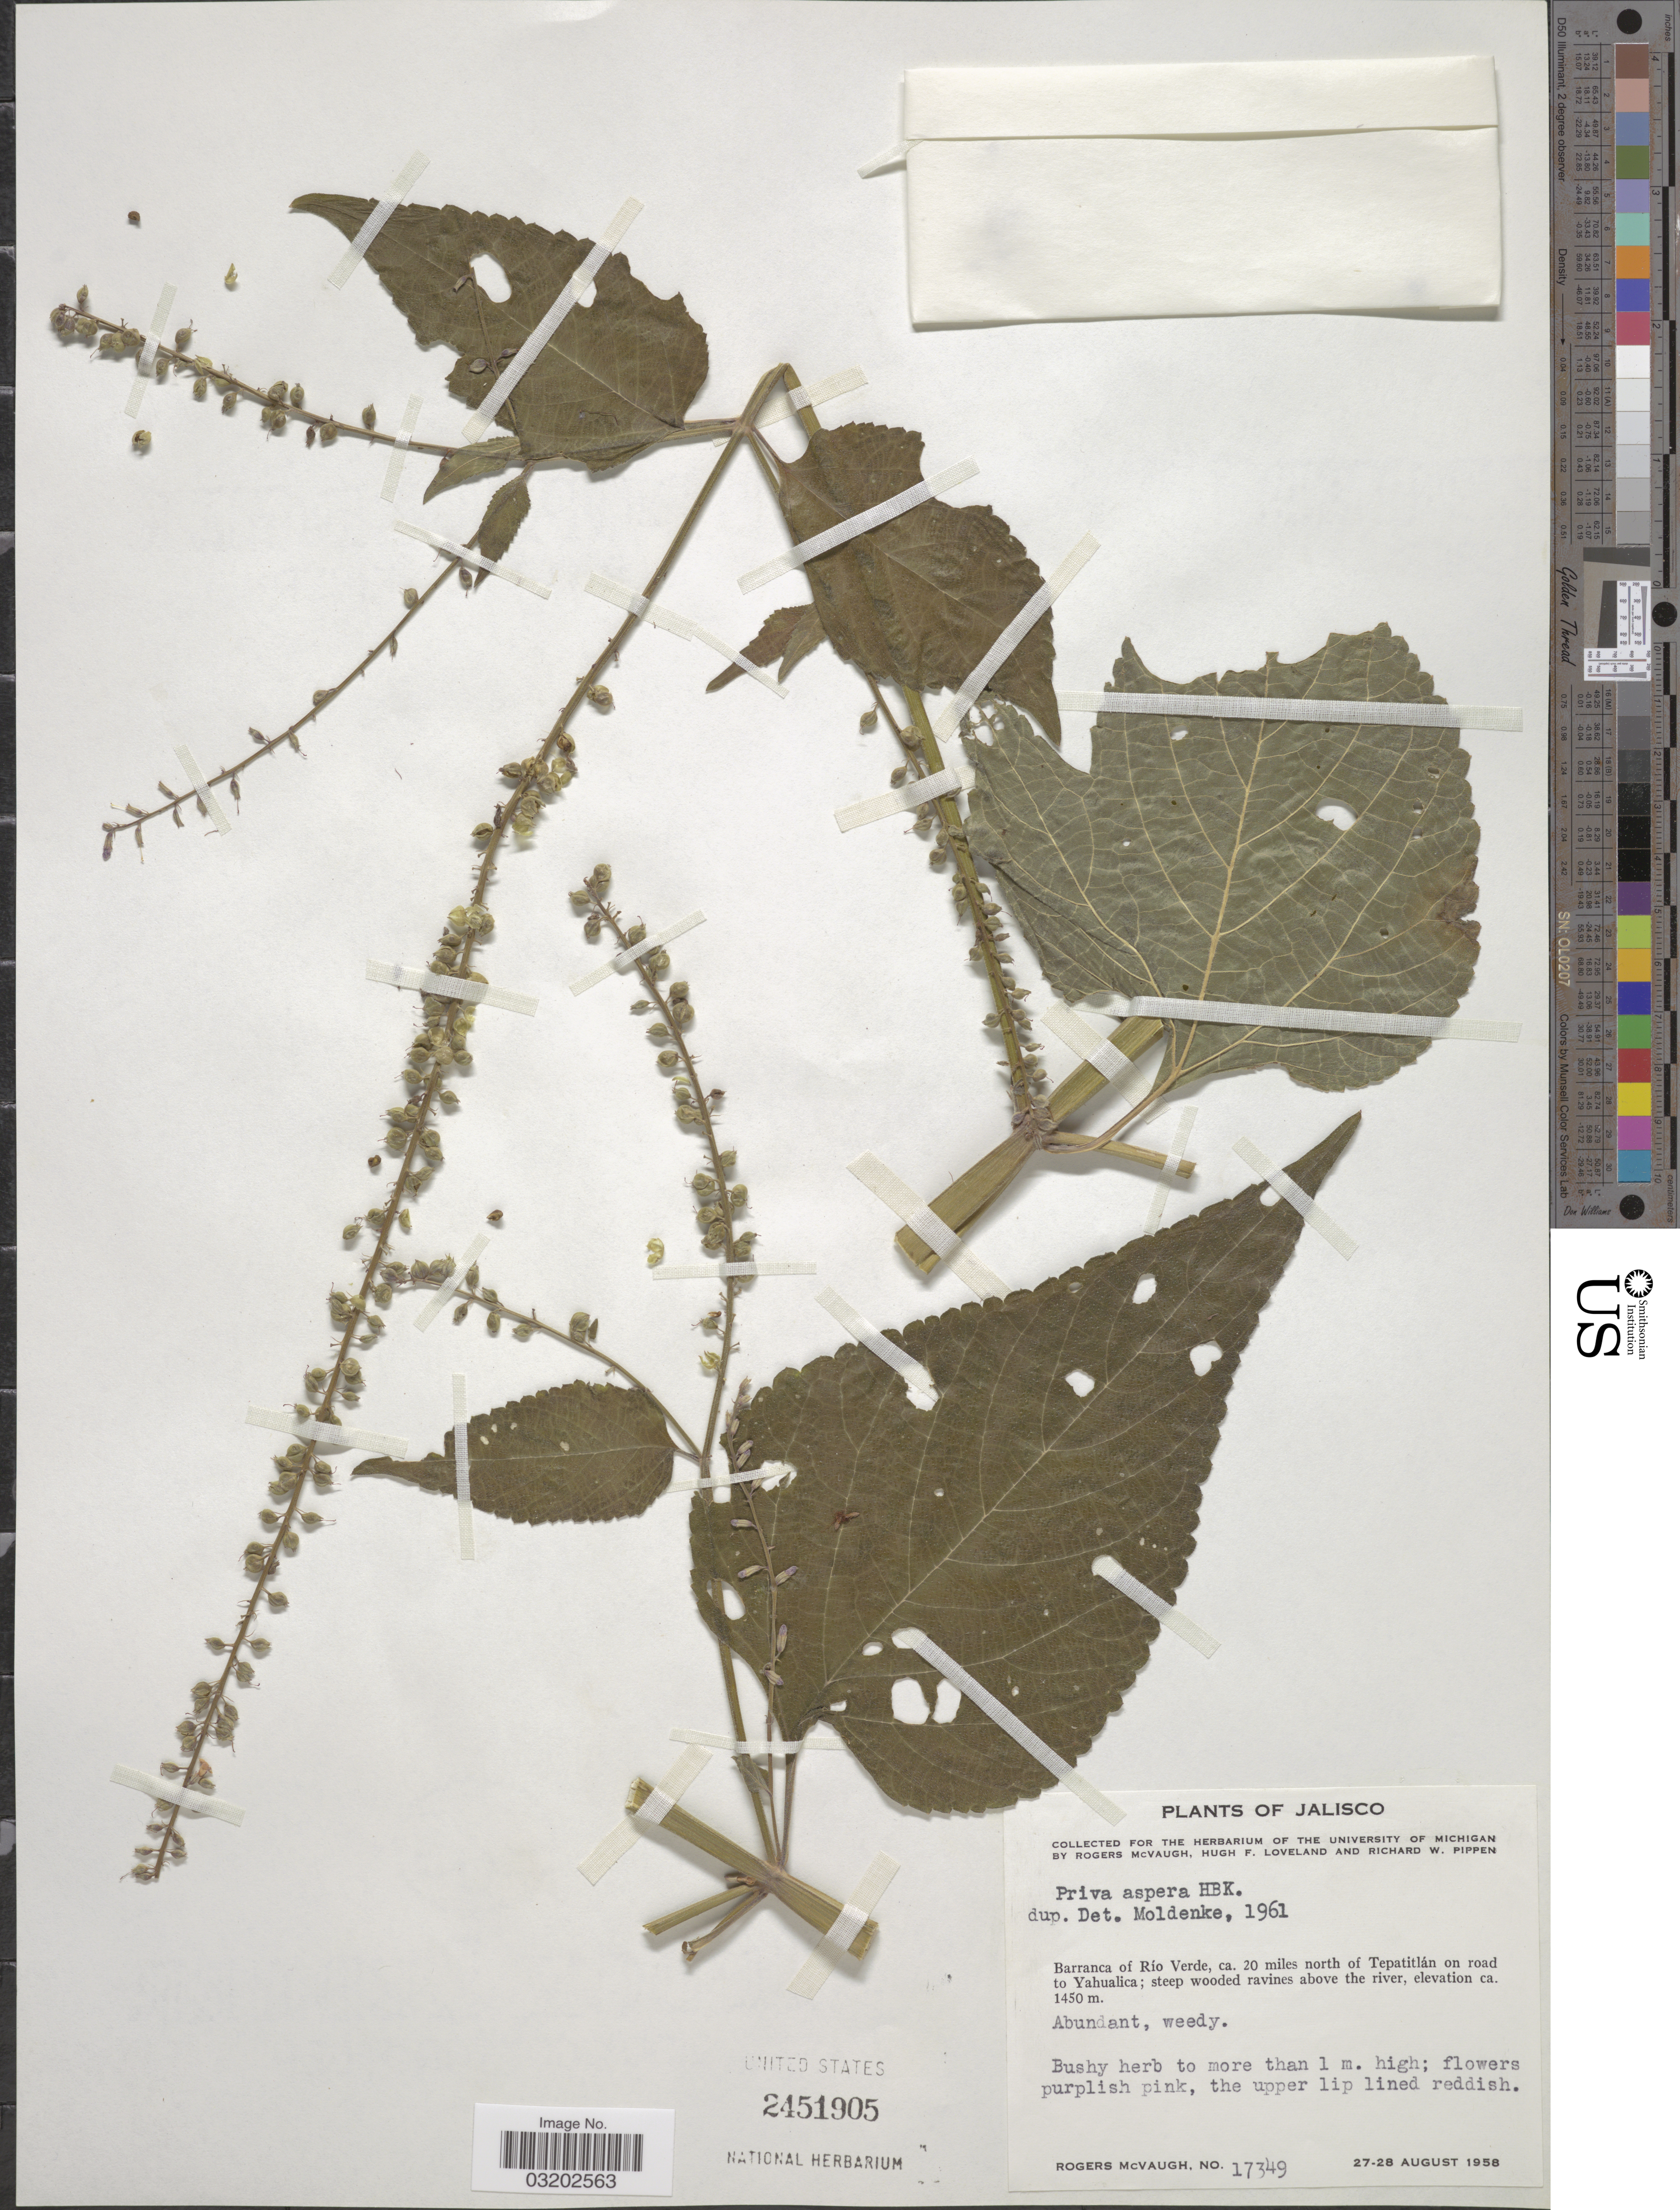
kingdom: Plantae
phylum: Tracheophyta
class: Magnoliopsida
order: Lamiales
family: Verbenaceae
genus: Priva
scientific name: Priva aspera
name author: Kunth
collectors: R. McVaugh, H. Loveland & R. W. Pippen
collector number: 17349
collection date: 1958-08-27/1958-08-28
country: Mexico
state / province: Jalisco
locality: Barranca of Río Verde, ca. 20 miles north of Tepatitlán on road to Yahualica.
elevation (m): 1450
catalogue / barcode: US 2451905